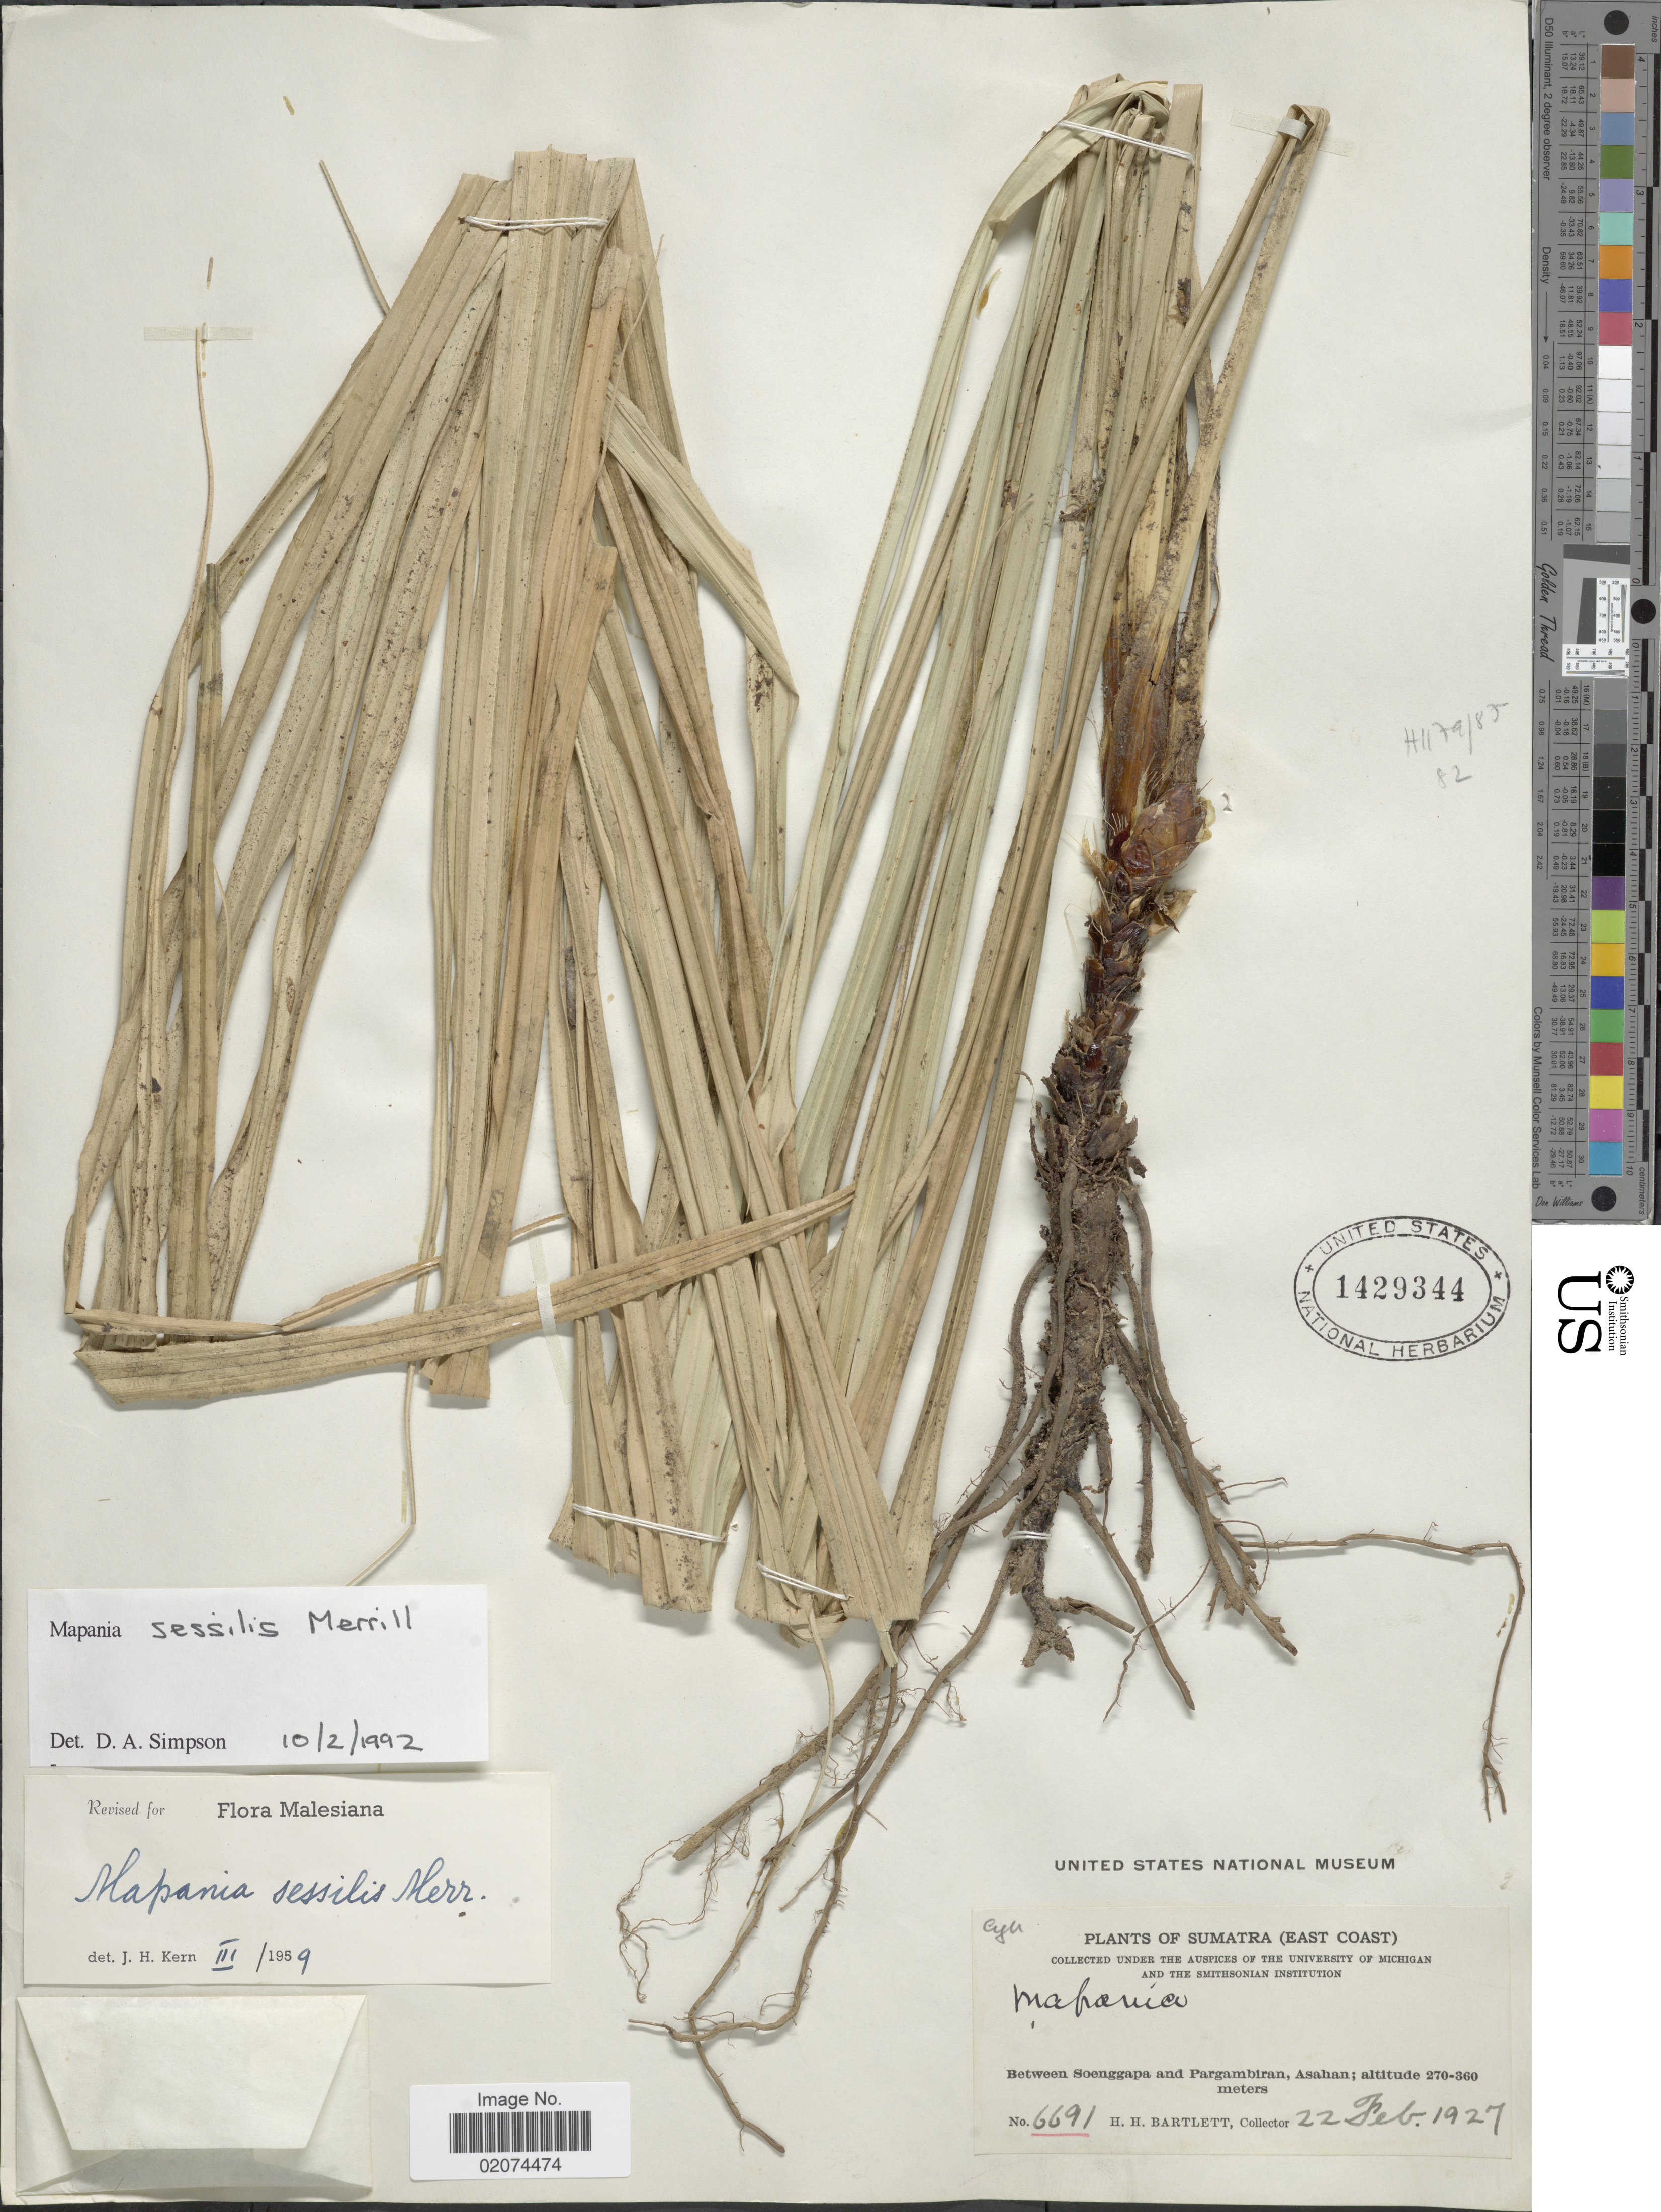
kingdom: Plantae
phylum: Tracheophyta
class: Liliopsida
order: Poales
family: Cyperaceae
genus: Mapania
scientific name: Mapania sessilis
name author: Merr.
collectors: H. H. Bartlett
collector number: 6691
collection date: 1927-02-22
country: Indonesia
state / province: Sumatra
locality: East coast. Between Soenggapa and Pargambiran, Asahan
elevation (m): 270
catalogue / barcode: US 1429344